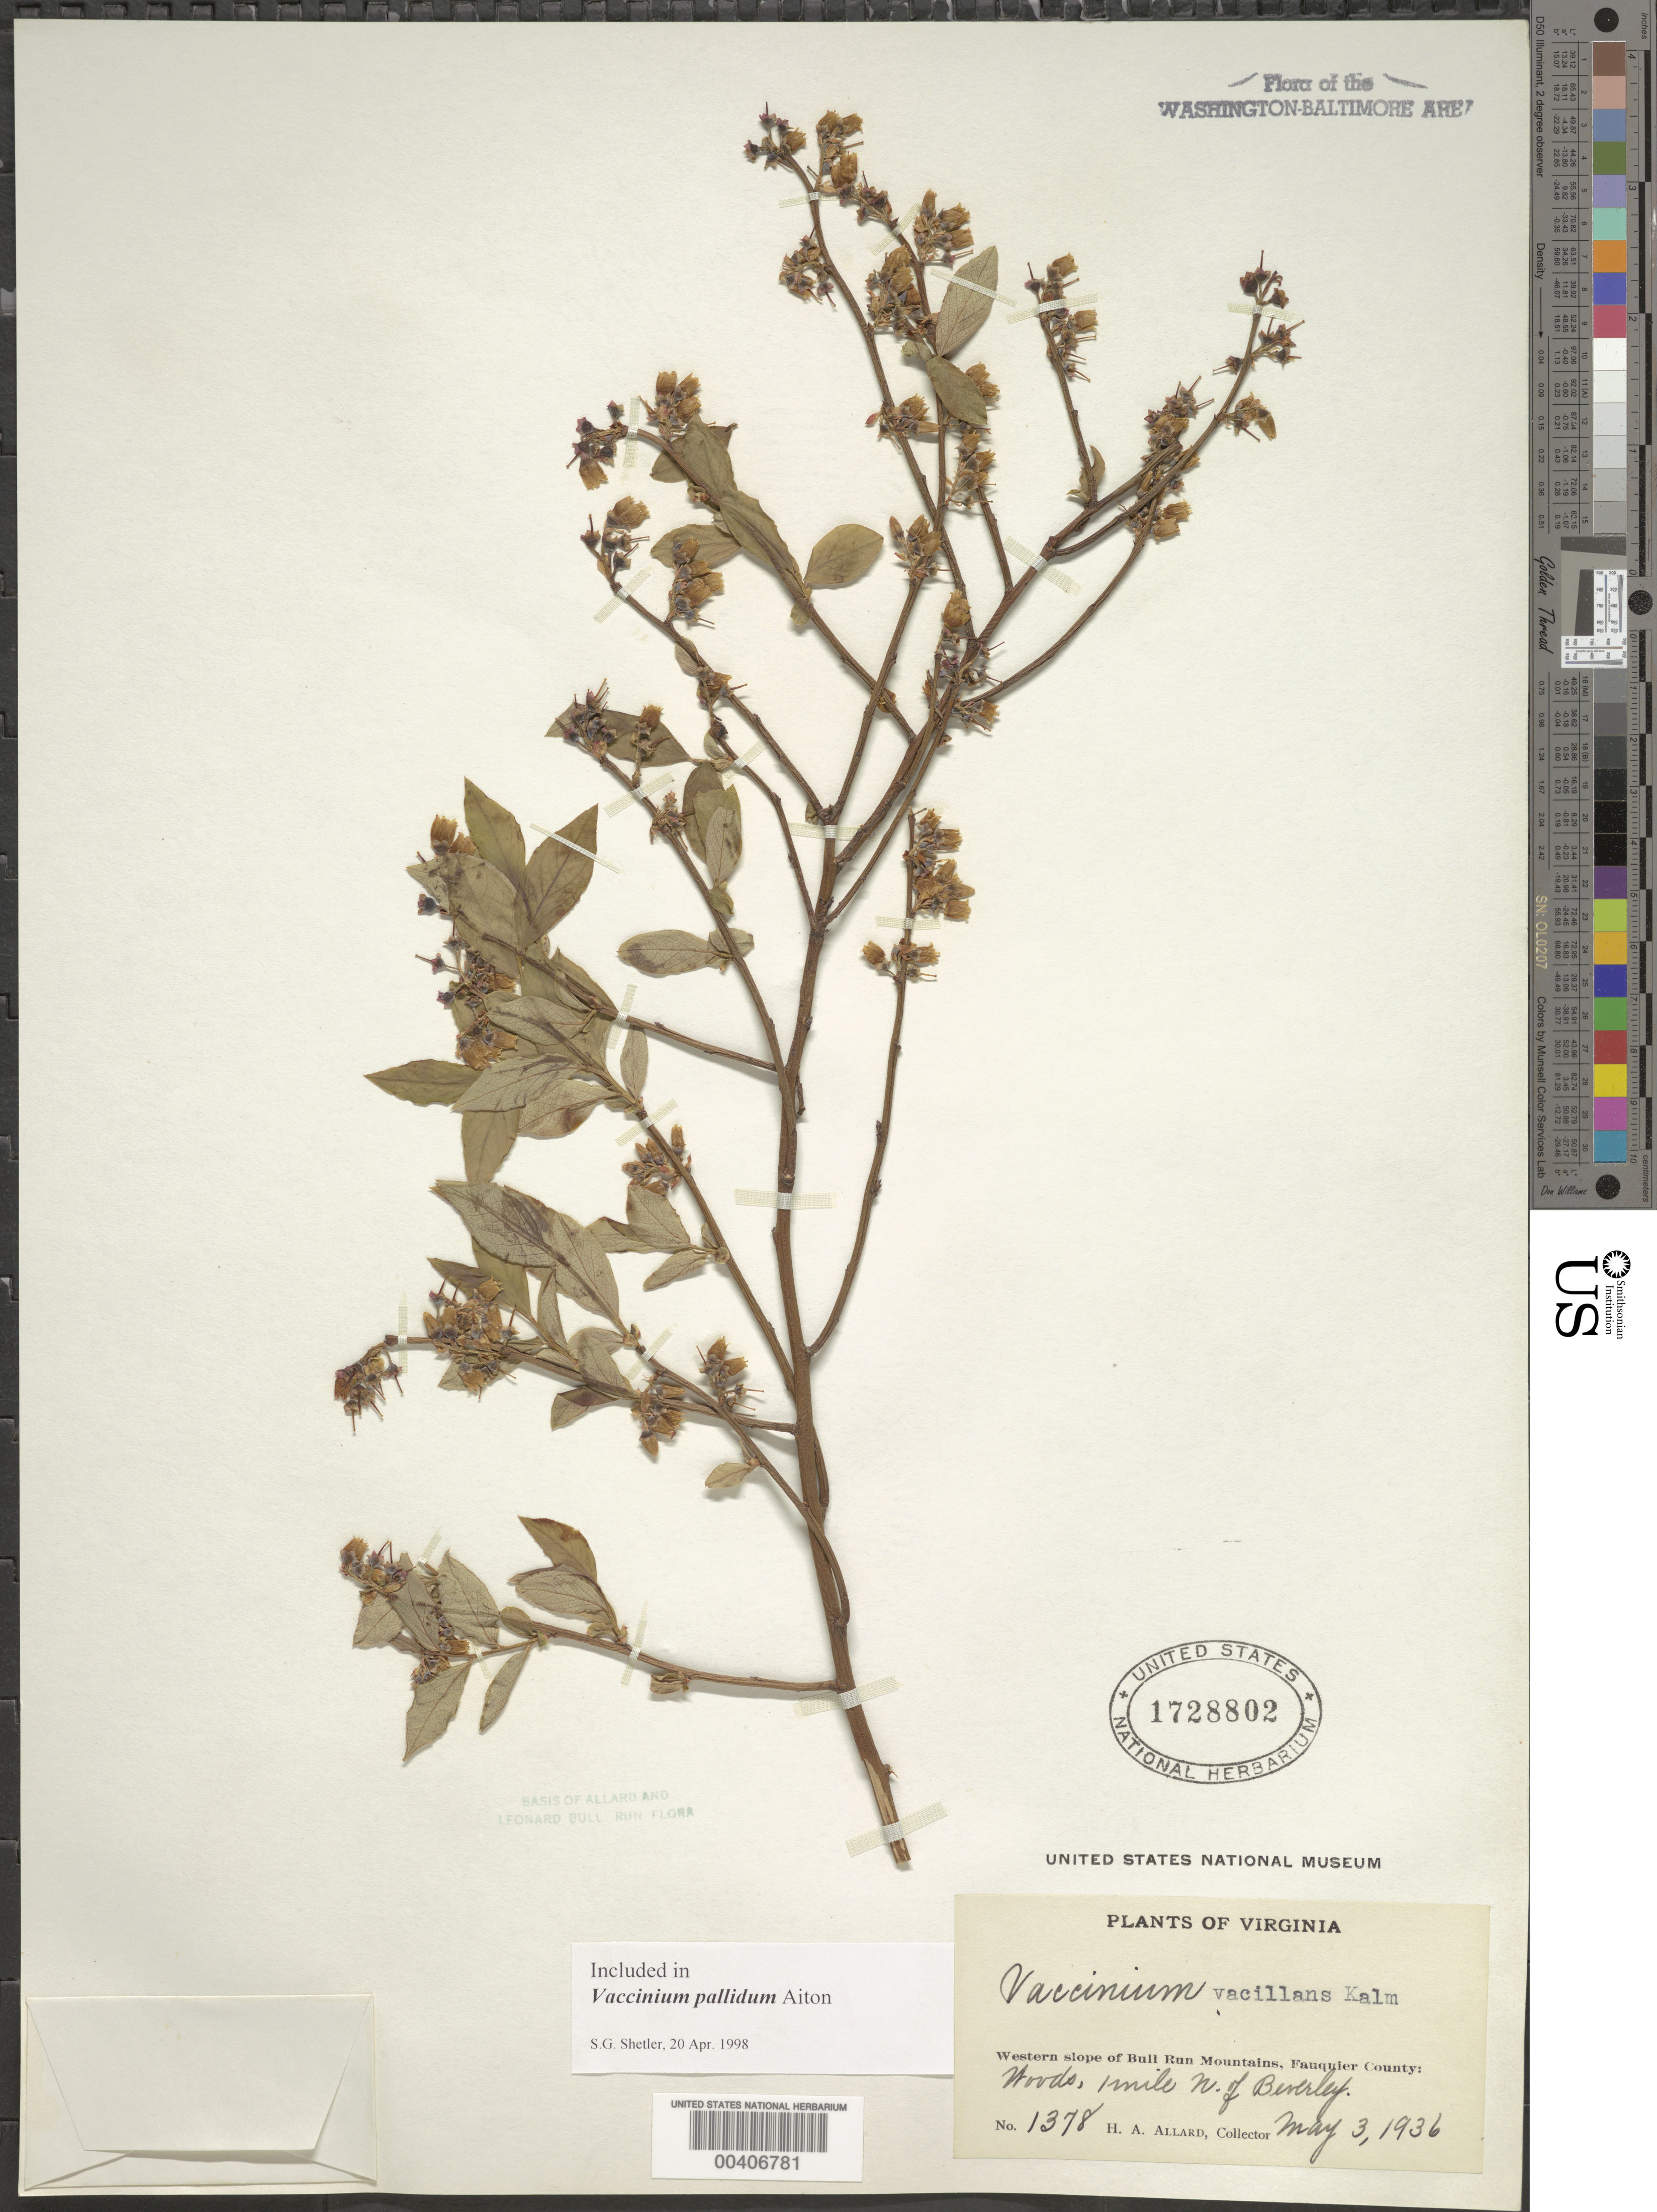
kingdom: Plantae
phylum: Tracheophyta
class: Magnoliopsida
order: Ericales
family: Ericaceae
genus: Vaccinium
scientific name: Vaccinium pallidum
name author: Aiton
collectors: H. A. Allard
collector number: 1378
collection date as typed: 03 May 1936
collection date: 1936-05-03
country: United States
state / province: Virginia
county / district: Fauquier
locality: Western Slope of Bull Run Mountains, 1 Mile North of Beverley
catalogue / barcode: US 1728802